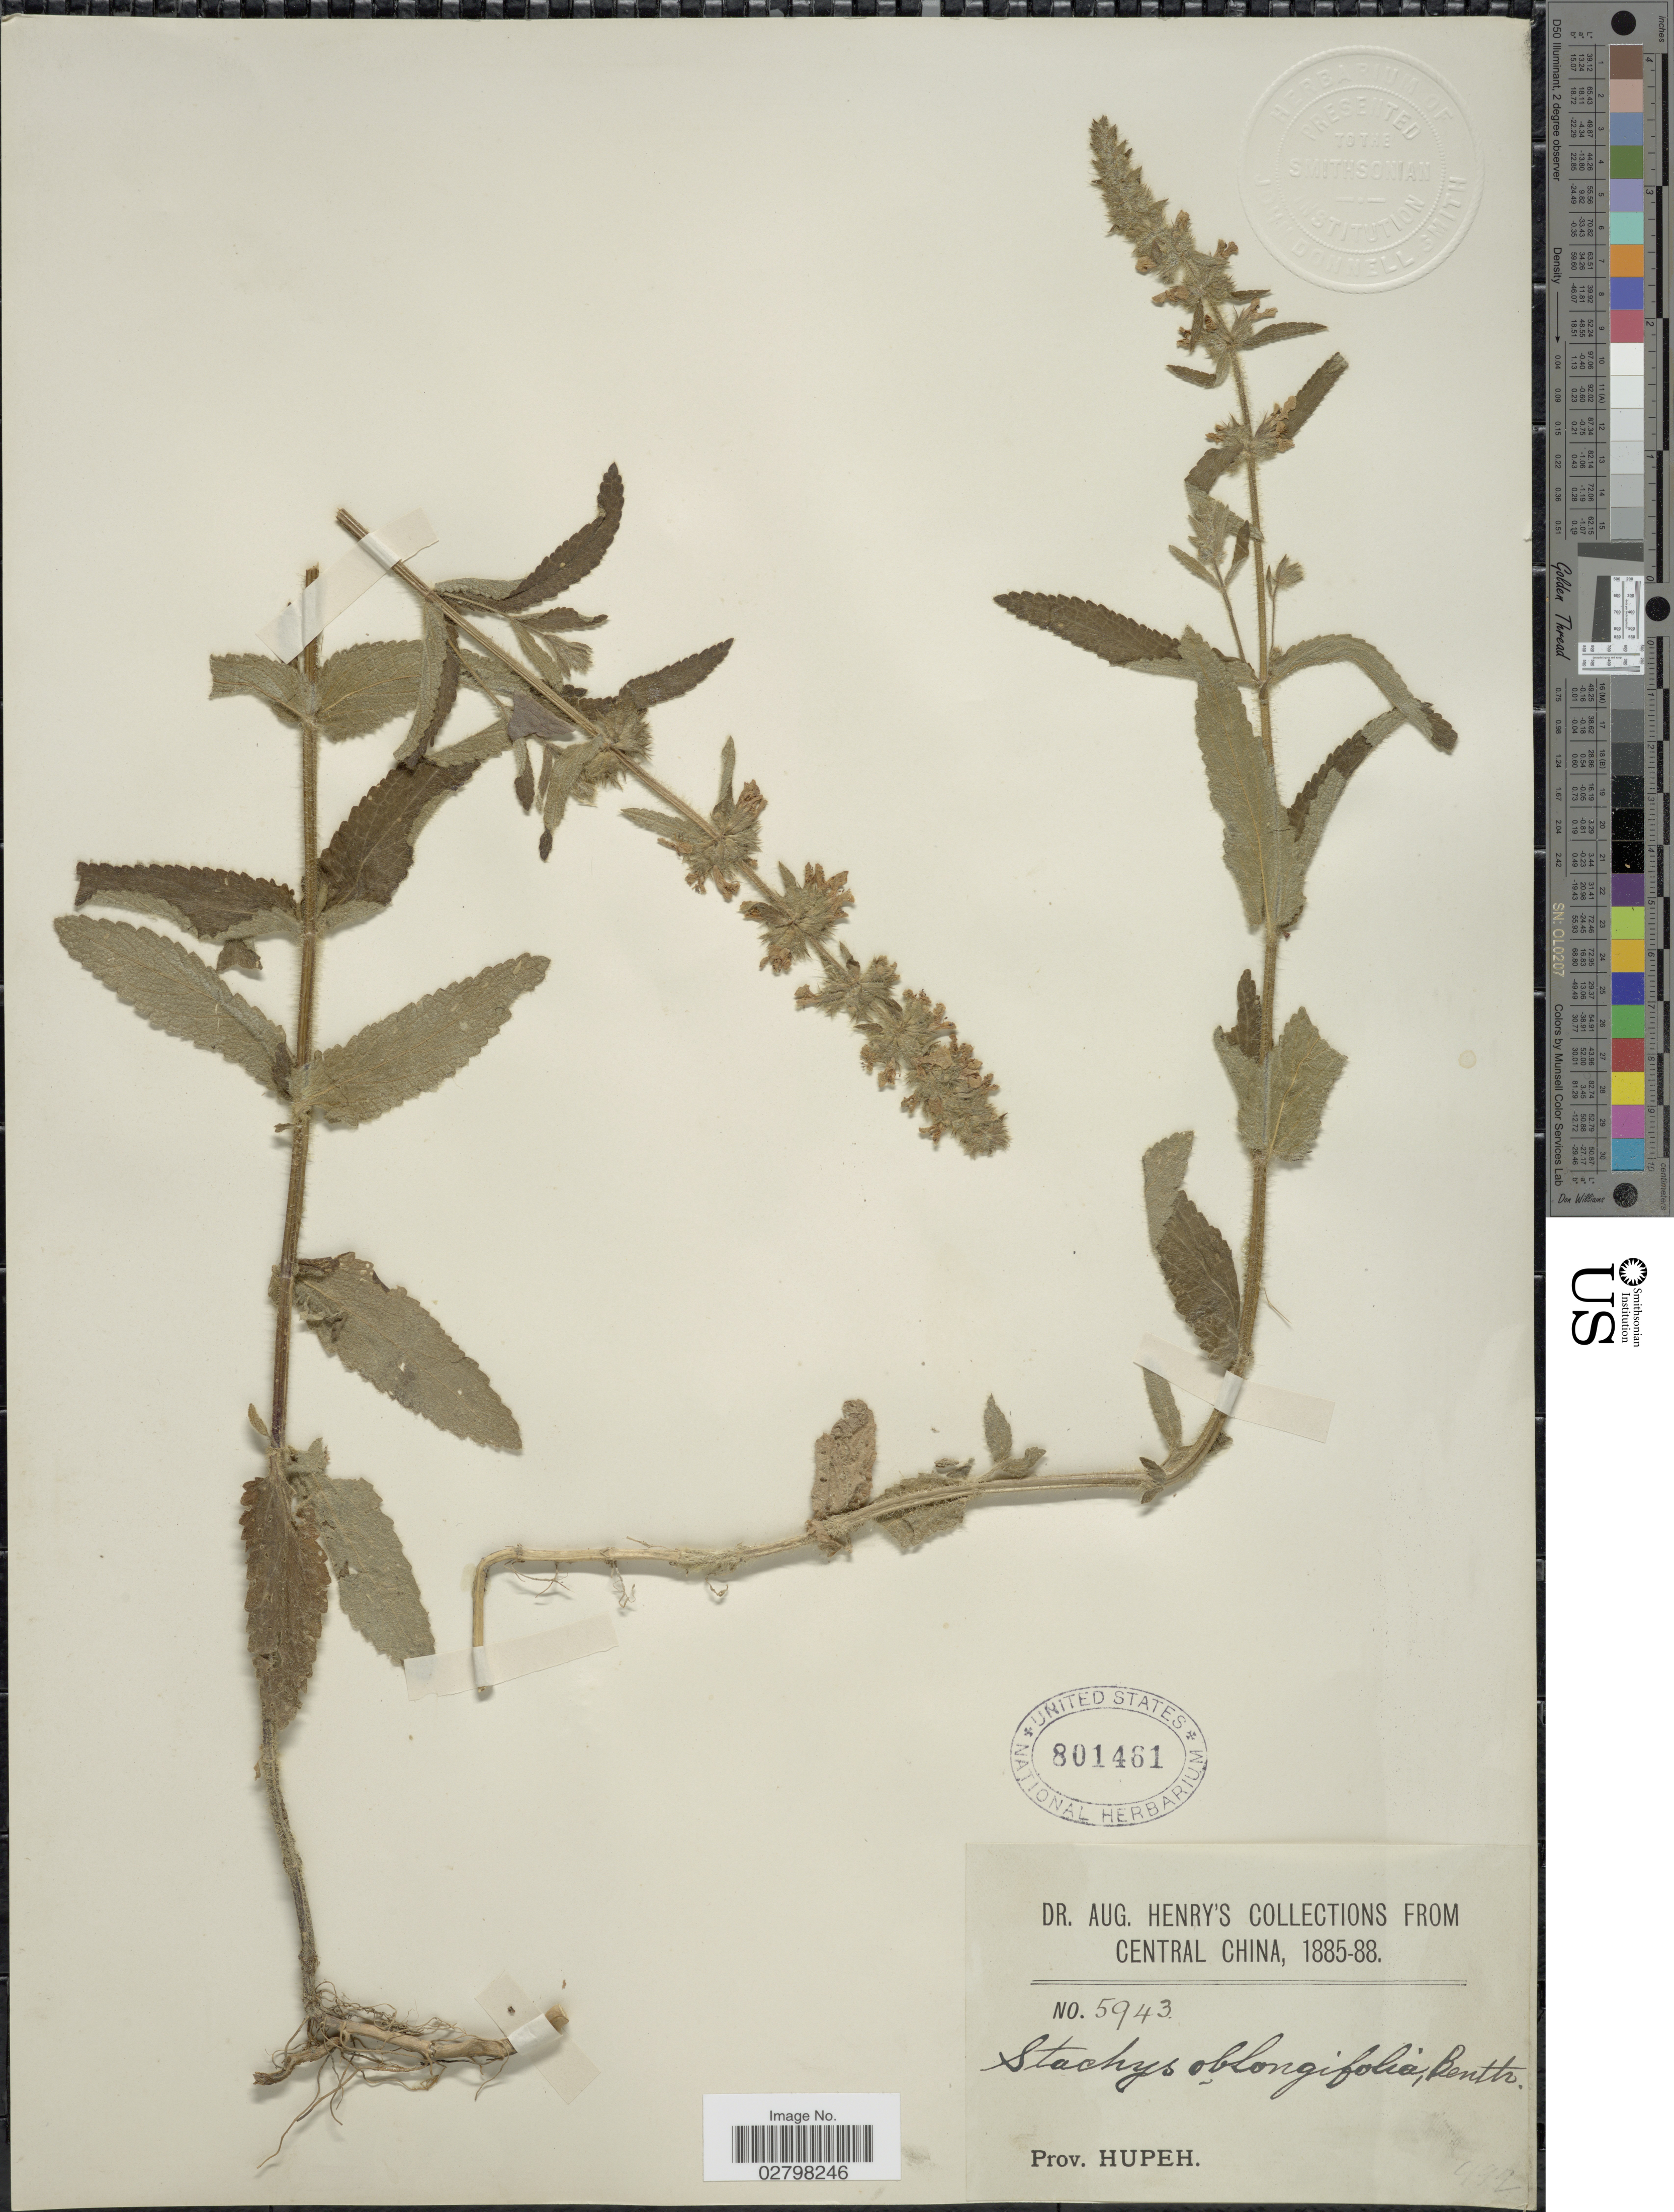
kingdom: Plantae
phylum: Tracheophyta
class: Magnoliopsida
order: Lamiales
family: Lamiaceae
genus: Stachys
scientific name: Stachys oblongifolia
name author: Wall. ex Benth.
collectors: A. Henry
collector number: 5943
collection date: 1885/1888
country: China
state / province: Hubei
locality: Central China. Prov. Hupeh.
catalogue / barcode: US 801461